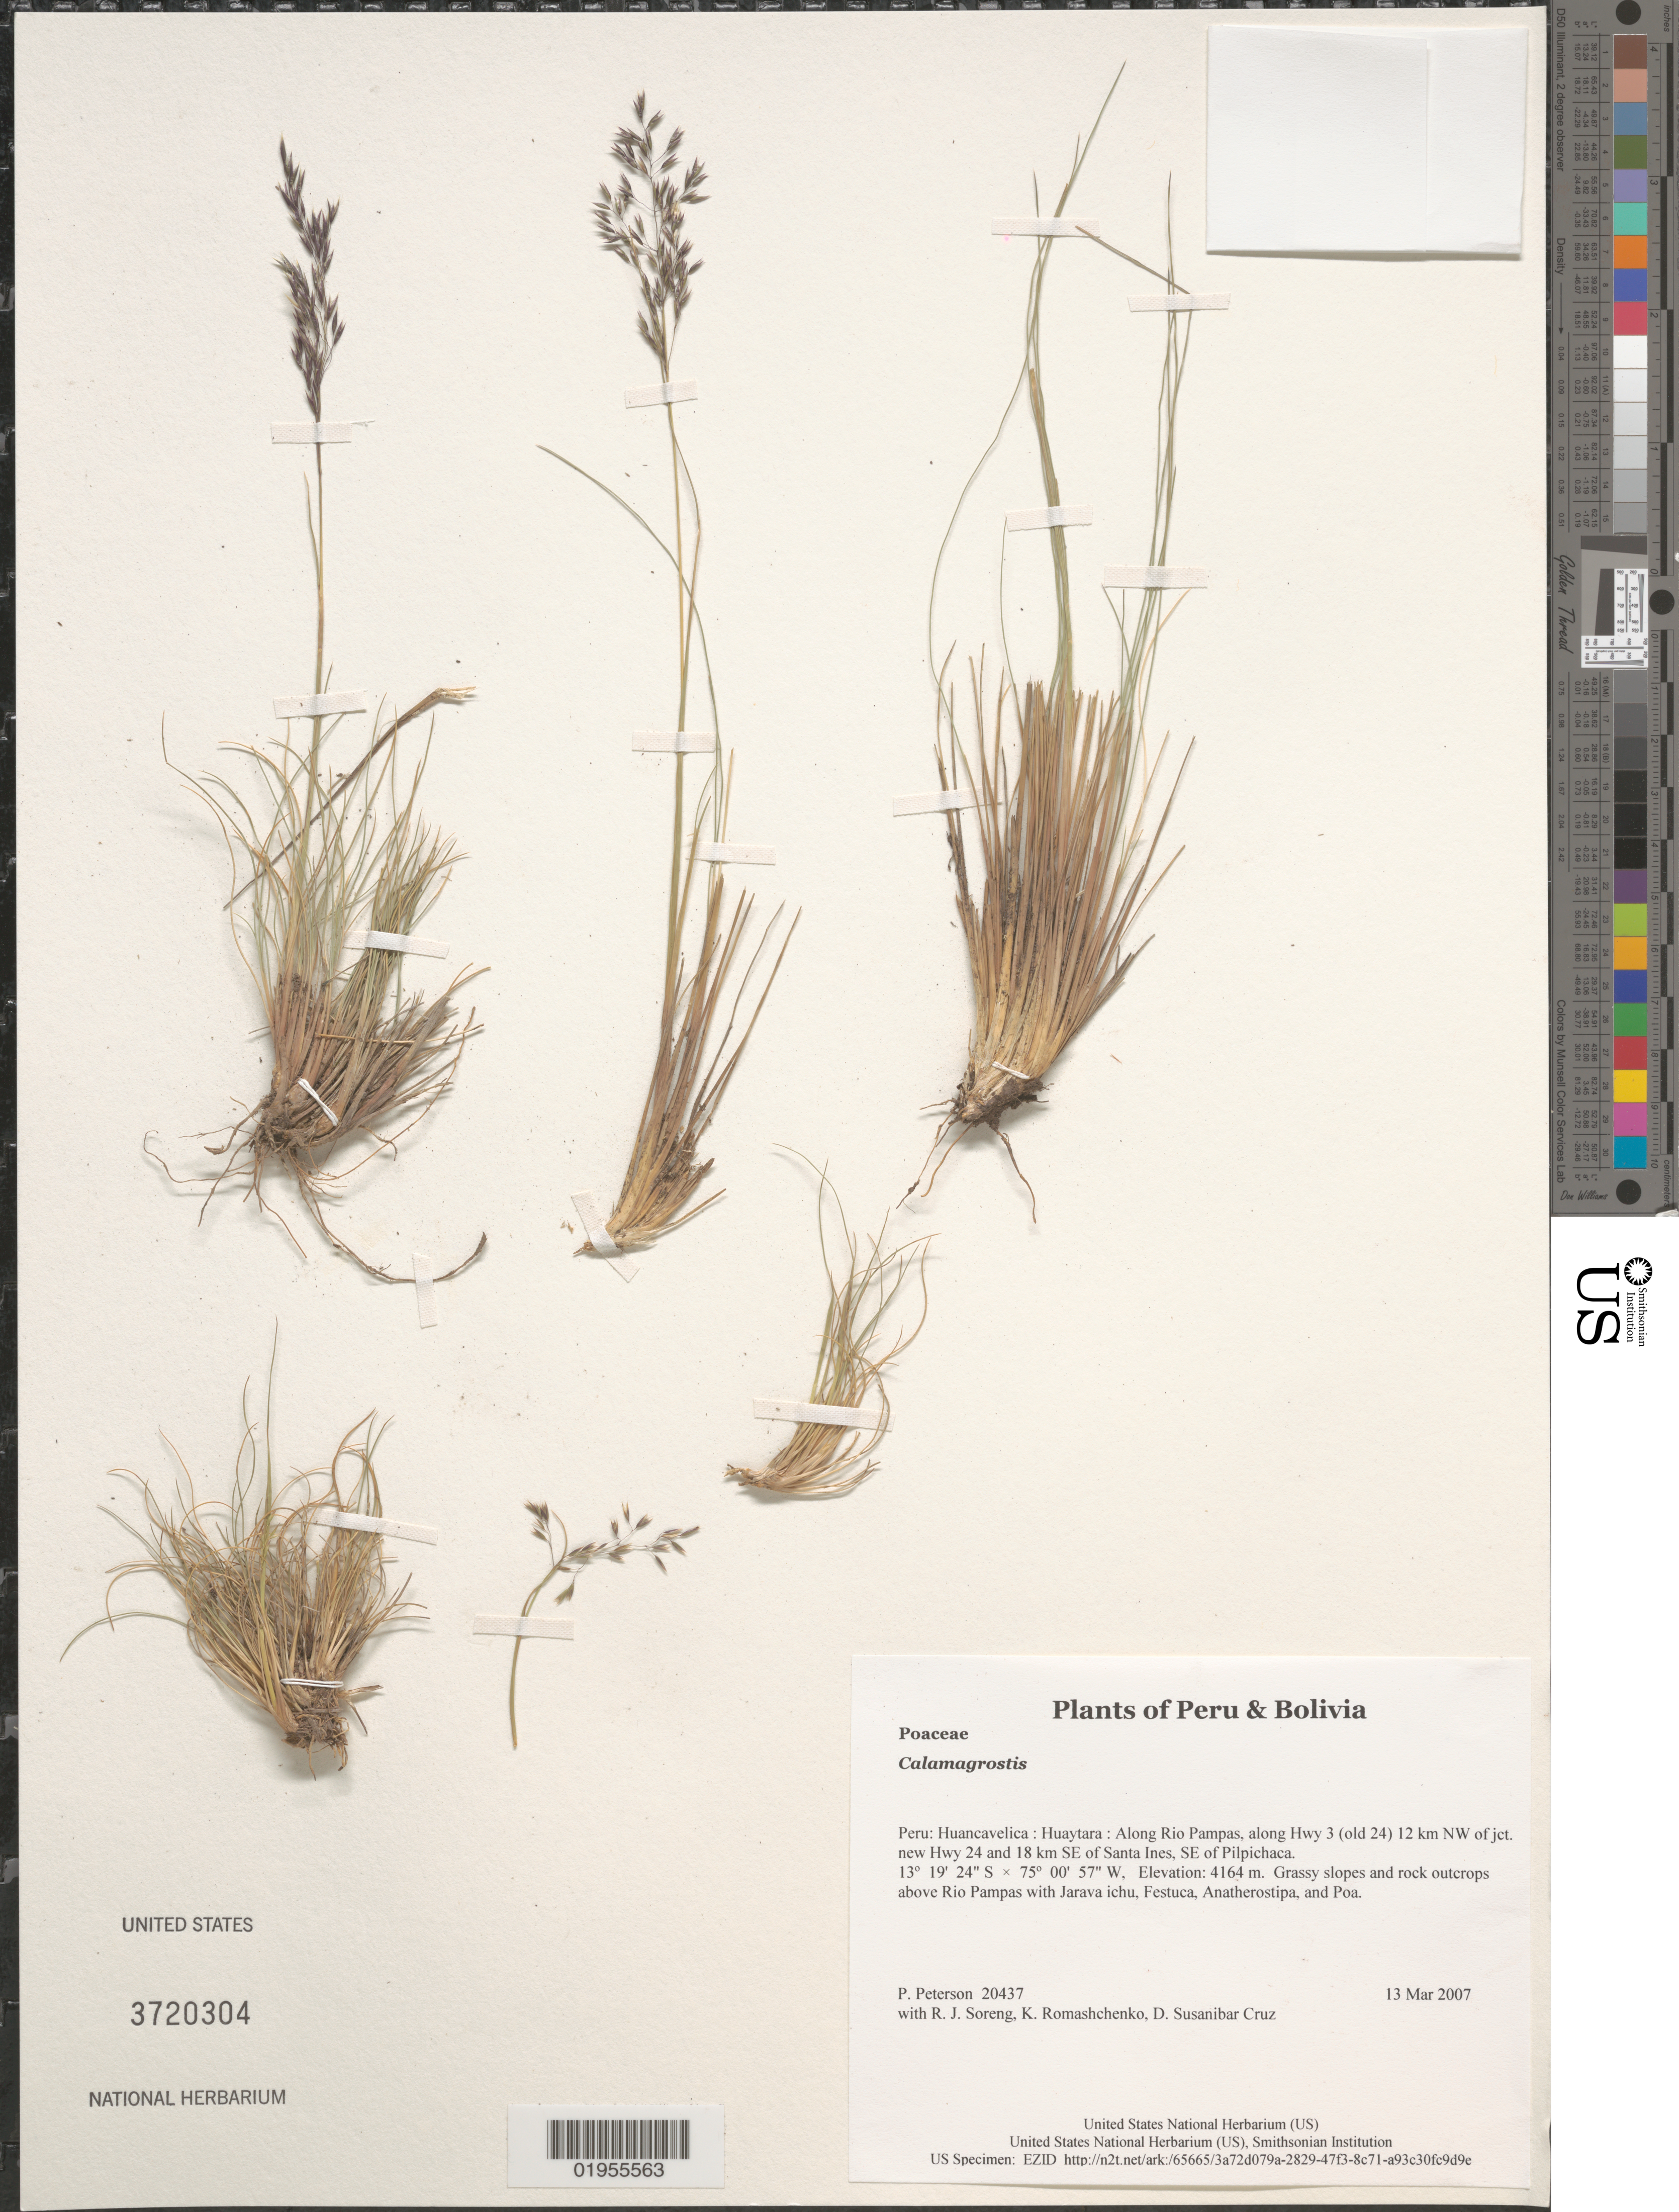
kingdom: Plantae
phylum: Tracheophyta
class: Liliopsida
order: Poales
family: Poaceae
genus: Calamagrostis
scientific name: Calamagrostis sp.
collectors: P. M. Peterson, R. J. Soreng, K. Romashchenko & D. Susanibar Cruz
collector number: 20437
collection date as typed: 13 Mar 2007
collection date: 2007-03-13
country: Peru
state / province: Huancavelica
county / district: Huaytara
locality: Along Rio Pampas, along Hwy 3 (old 24) 12 km NW of jct. new Hwy 24 and 18 km SE of Santa Ines, SE of Pilpichaca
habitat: Grassy slopes and rock outcrops above Rio Pampas with Jarava ichu, Festuca, Anatherostipa, and Poa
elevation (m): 4164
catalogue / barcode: US 3720304